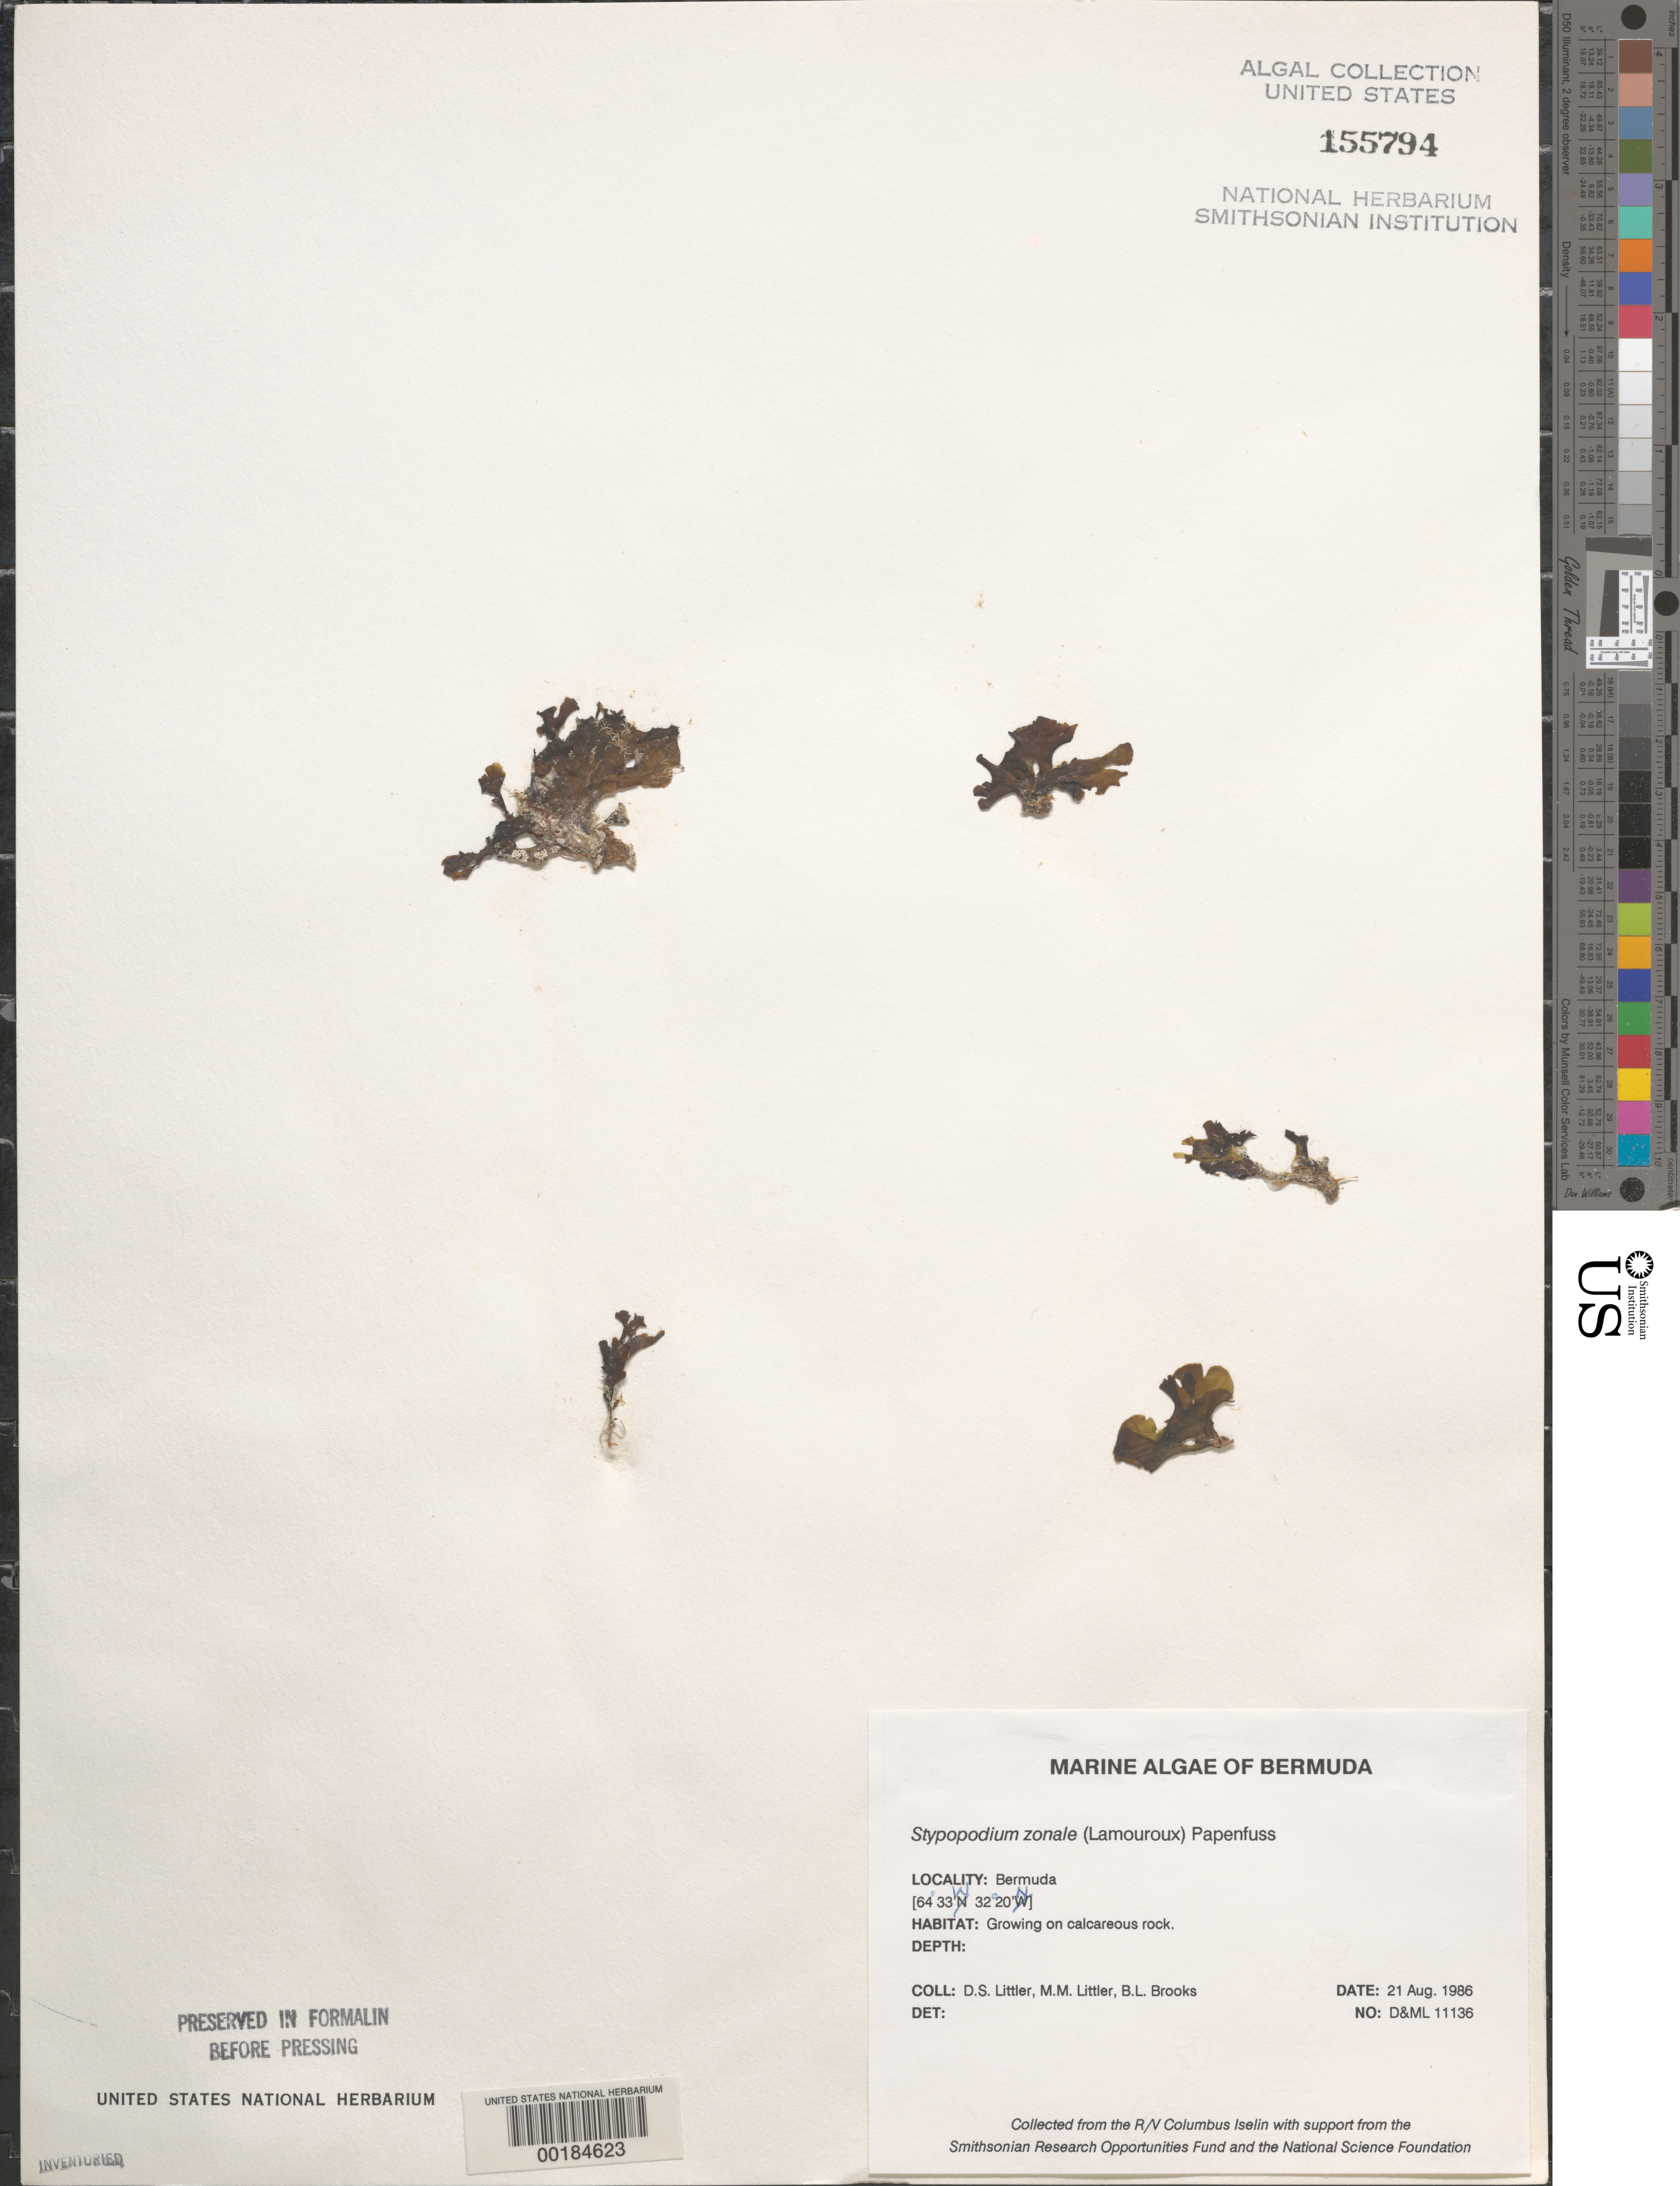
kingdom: Chromista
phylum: Ochrophyta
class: Phaeophyceae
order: Dictyotales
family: Dictyotaceae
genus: Stypopodium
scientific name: Stypopodium zonale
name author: (J.V.Lamouroux) Papenf.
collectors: D. S. Littler, M. M. Littler & B. Brooks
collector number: D&ML 11136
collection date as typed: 21 Aug 1986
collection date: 1986-08-21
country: Bermuda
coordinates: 32 20' N, 64 33' W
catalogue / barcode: US 155794